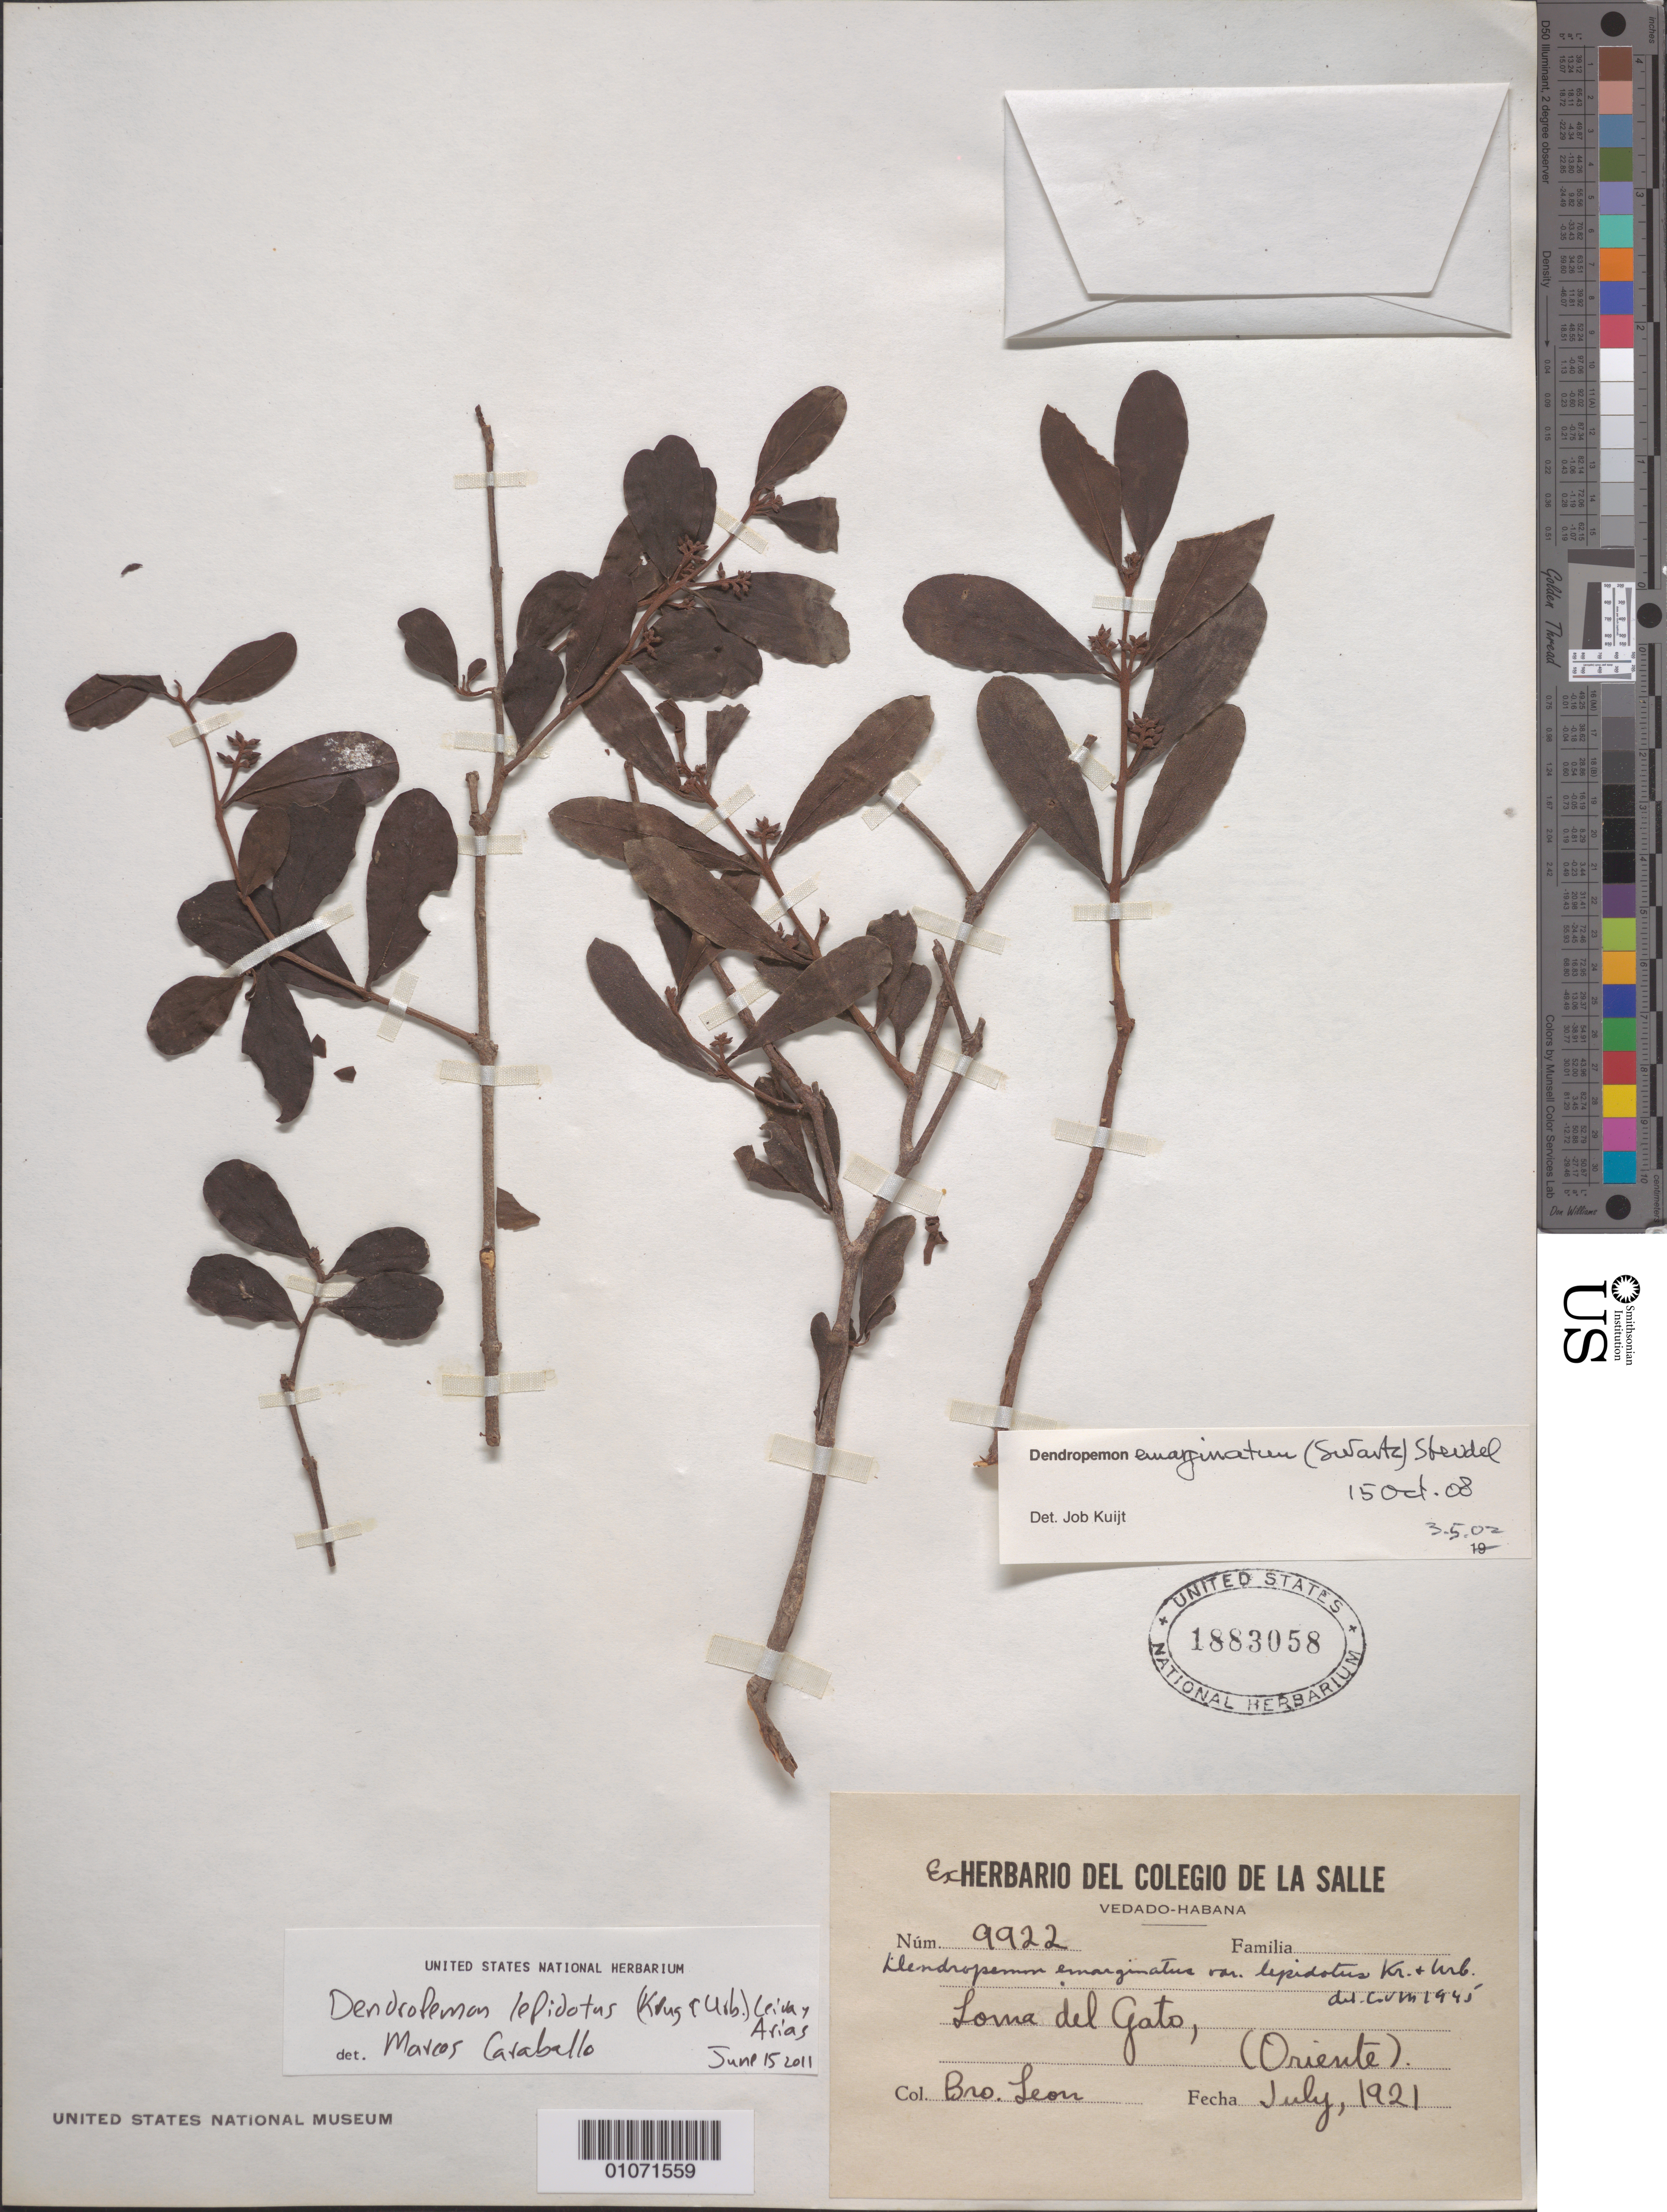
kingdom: Plantae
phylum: Tracheophyta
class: Magnoliopsida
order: Santalales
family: Loranthaceae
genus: Dendropemon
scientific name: Dendropemon lepidotus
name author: (Krug & Urb.) Leiva & I. Arias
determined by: Caraballo-Ortiz, Marcos A., (MISS), University of Mississippi (UNITED STATES)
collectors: Bro. León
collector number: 9922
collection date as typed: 01 Jul 1921 to 31 Jul 1921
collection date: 1921-07-01/1921-07-31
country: Cuba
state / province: Oriente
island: Cuba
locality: Loma de Gato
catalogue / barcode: US 1883058